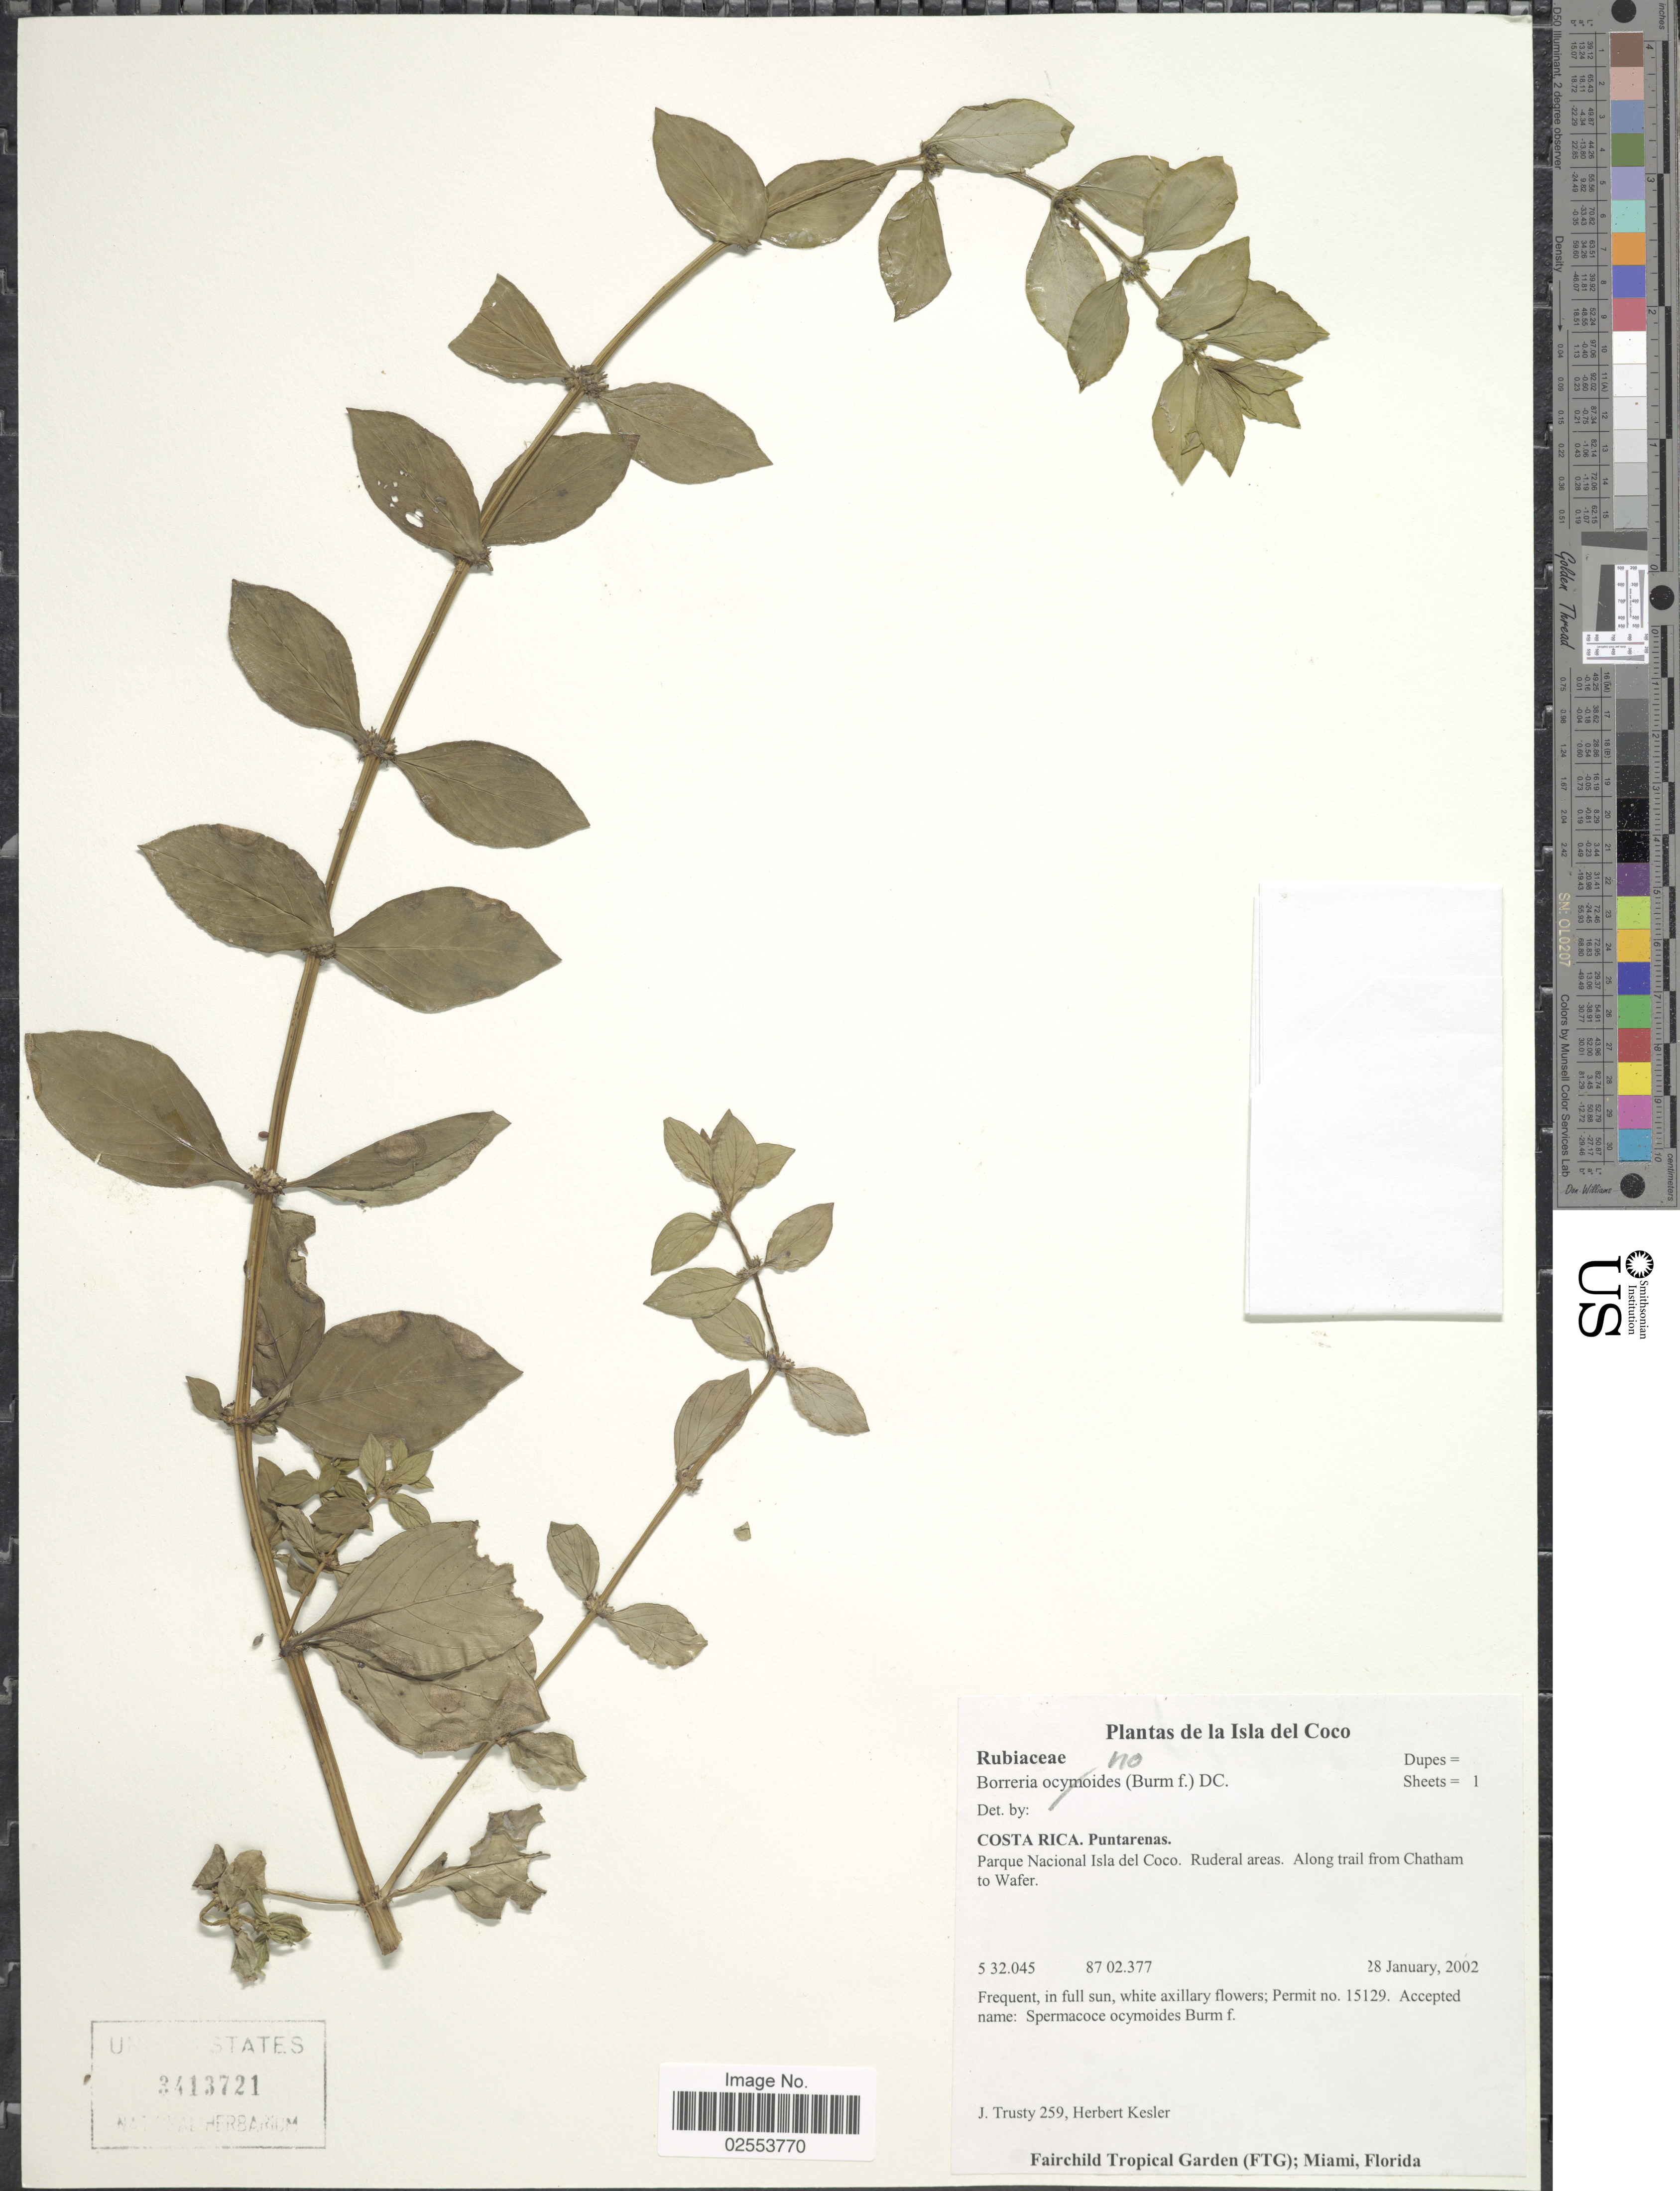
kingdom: Plantae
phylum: Tracheophyta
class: Magnoliopsida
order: Gentianales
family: Rubiaceae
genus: Spermacoce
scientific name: Spermacoce sp.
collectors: J. Trusty & H. Kesler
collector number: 259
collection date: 2002-01-28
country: Costa Rica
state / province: Puntarenas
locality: Isla del Coco, Parque Nacional Isla del Coco, Ruderal areas, along trail from Chatham to Wafer.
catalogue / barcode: US 3413721